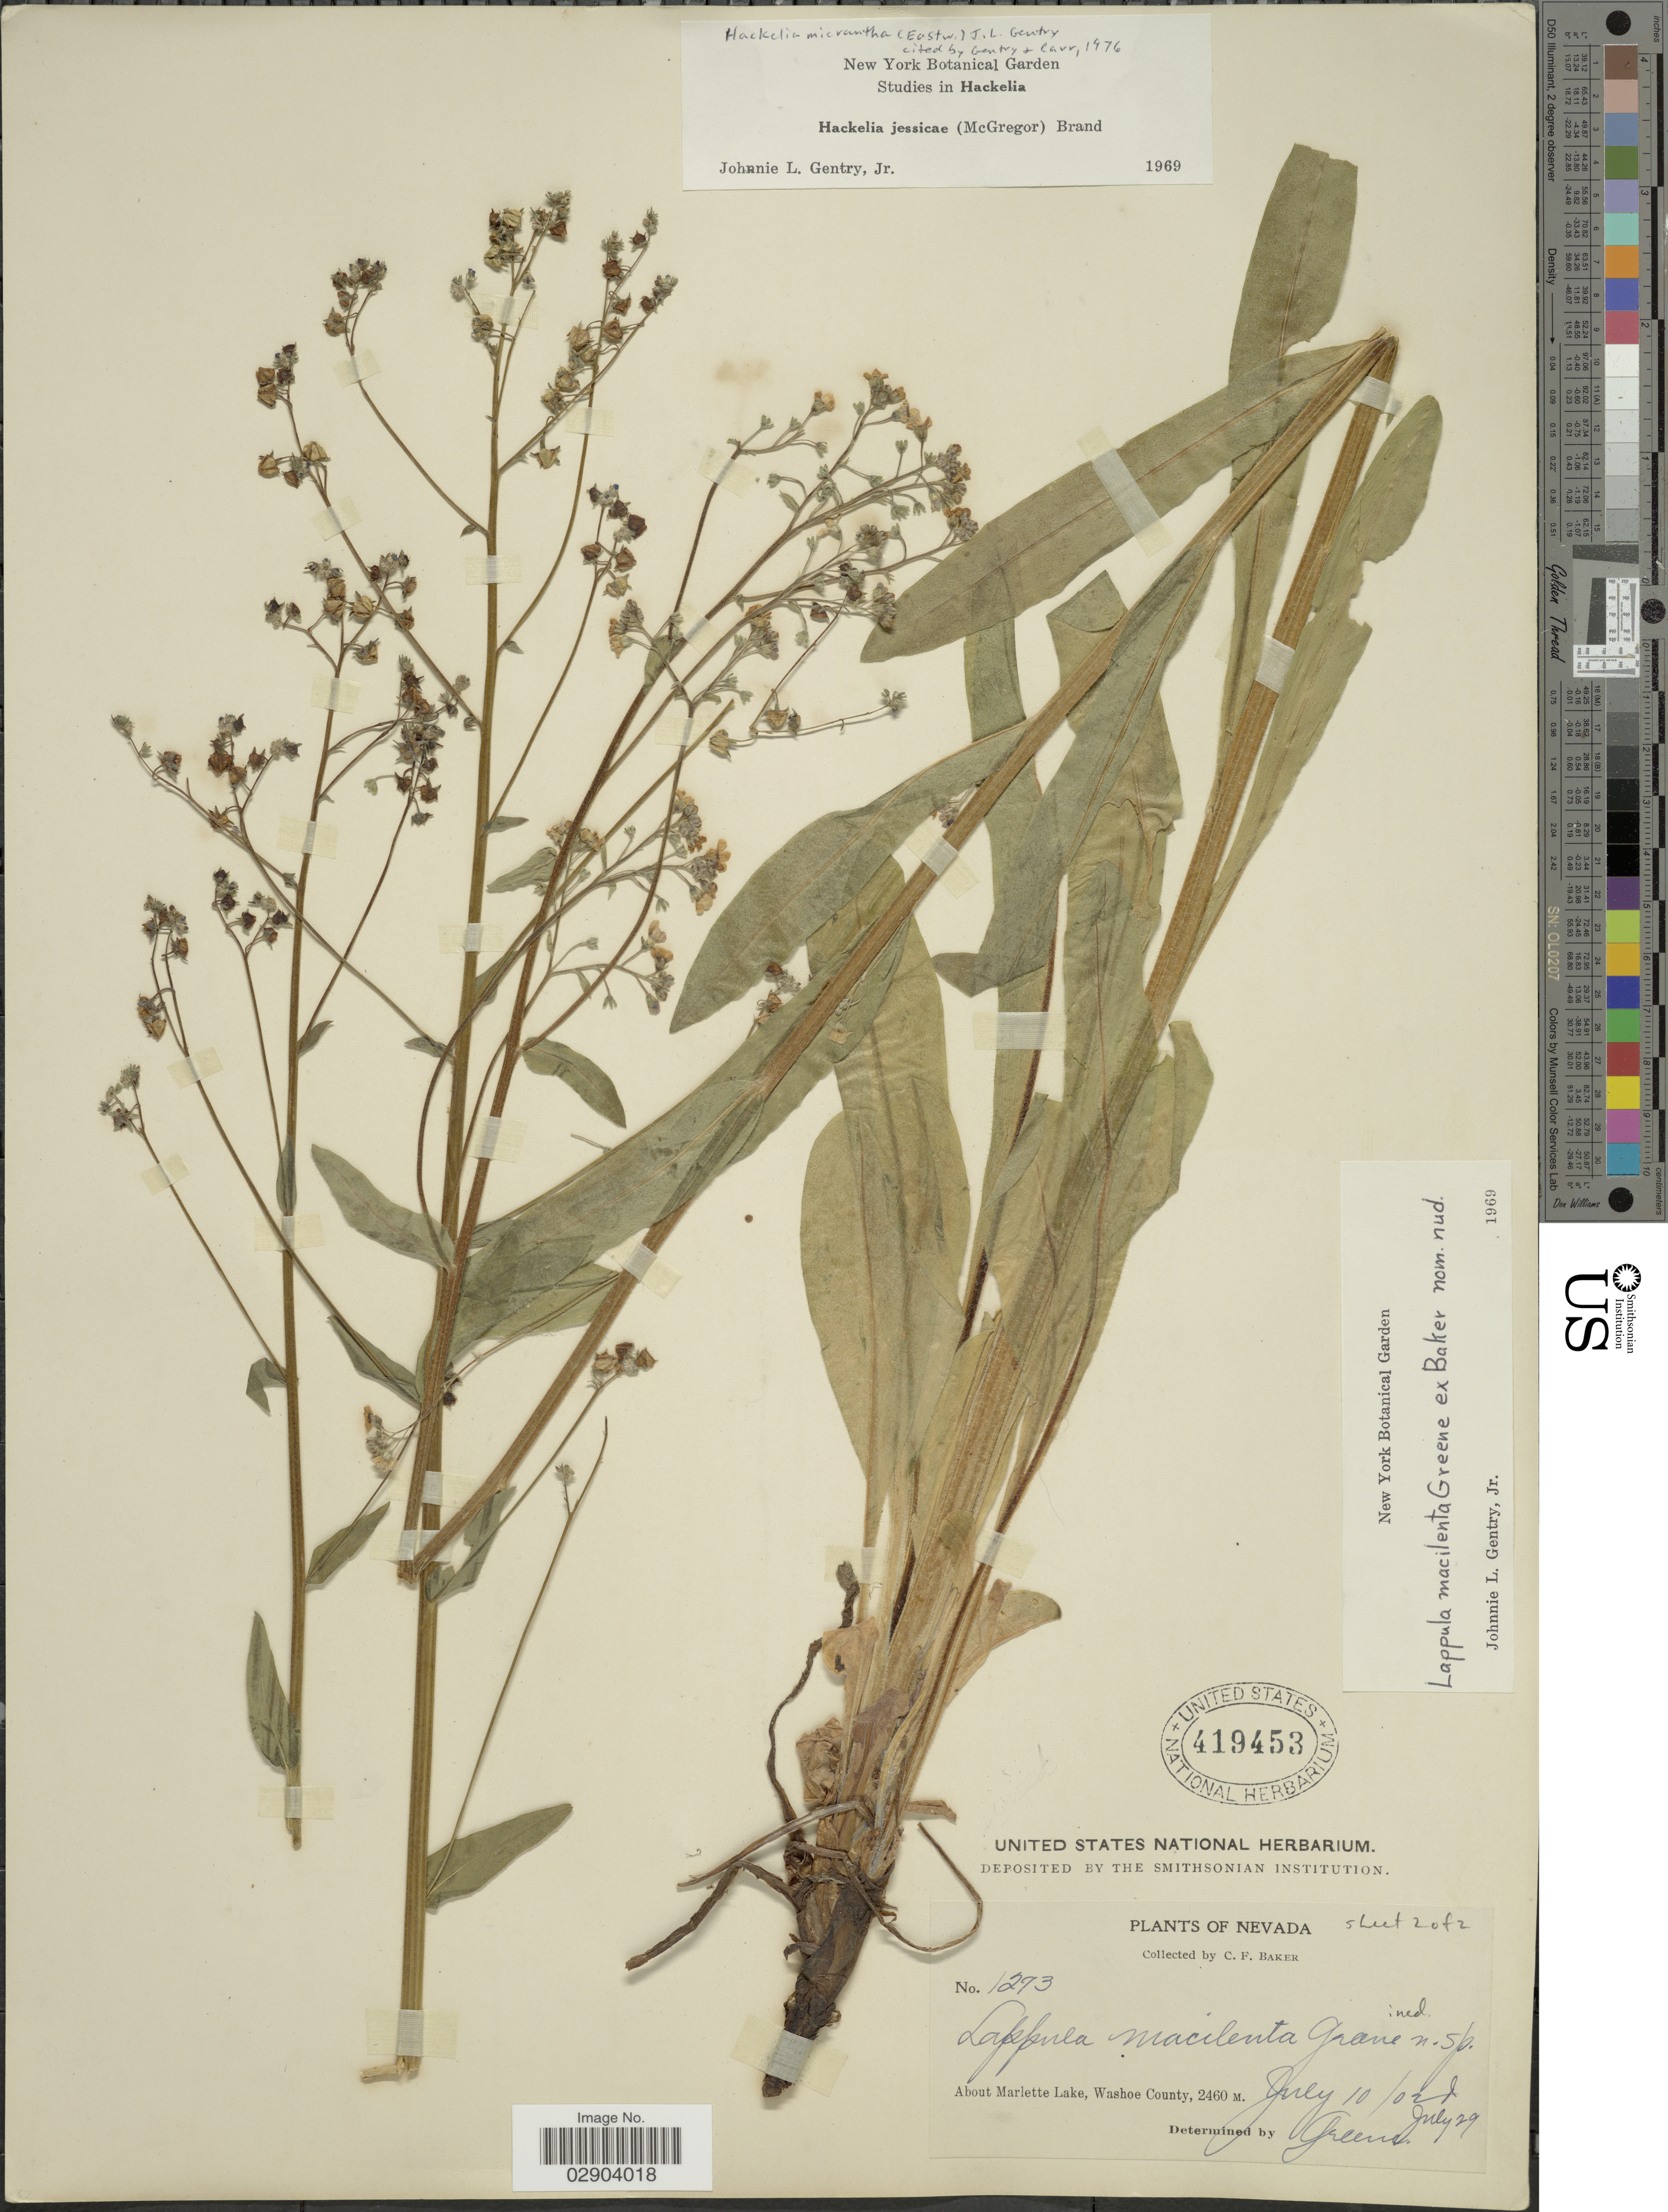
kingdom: Plantae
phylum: Tracheophyta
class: Magnoliopsida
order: Boraginales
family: Boraginaceae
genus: Hackelia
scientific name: Hackelia micrantha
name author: (Eastw.) J.L. Gentry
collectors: C. F. Baker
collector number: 1273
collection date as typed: Transcribed d/m/y: 10/7/2 to 29/7/2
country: United States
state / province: Nevada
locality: About Marlette Lake, Washoe County.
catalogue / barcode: US 419453